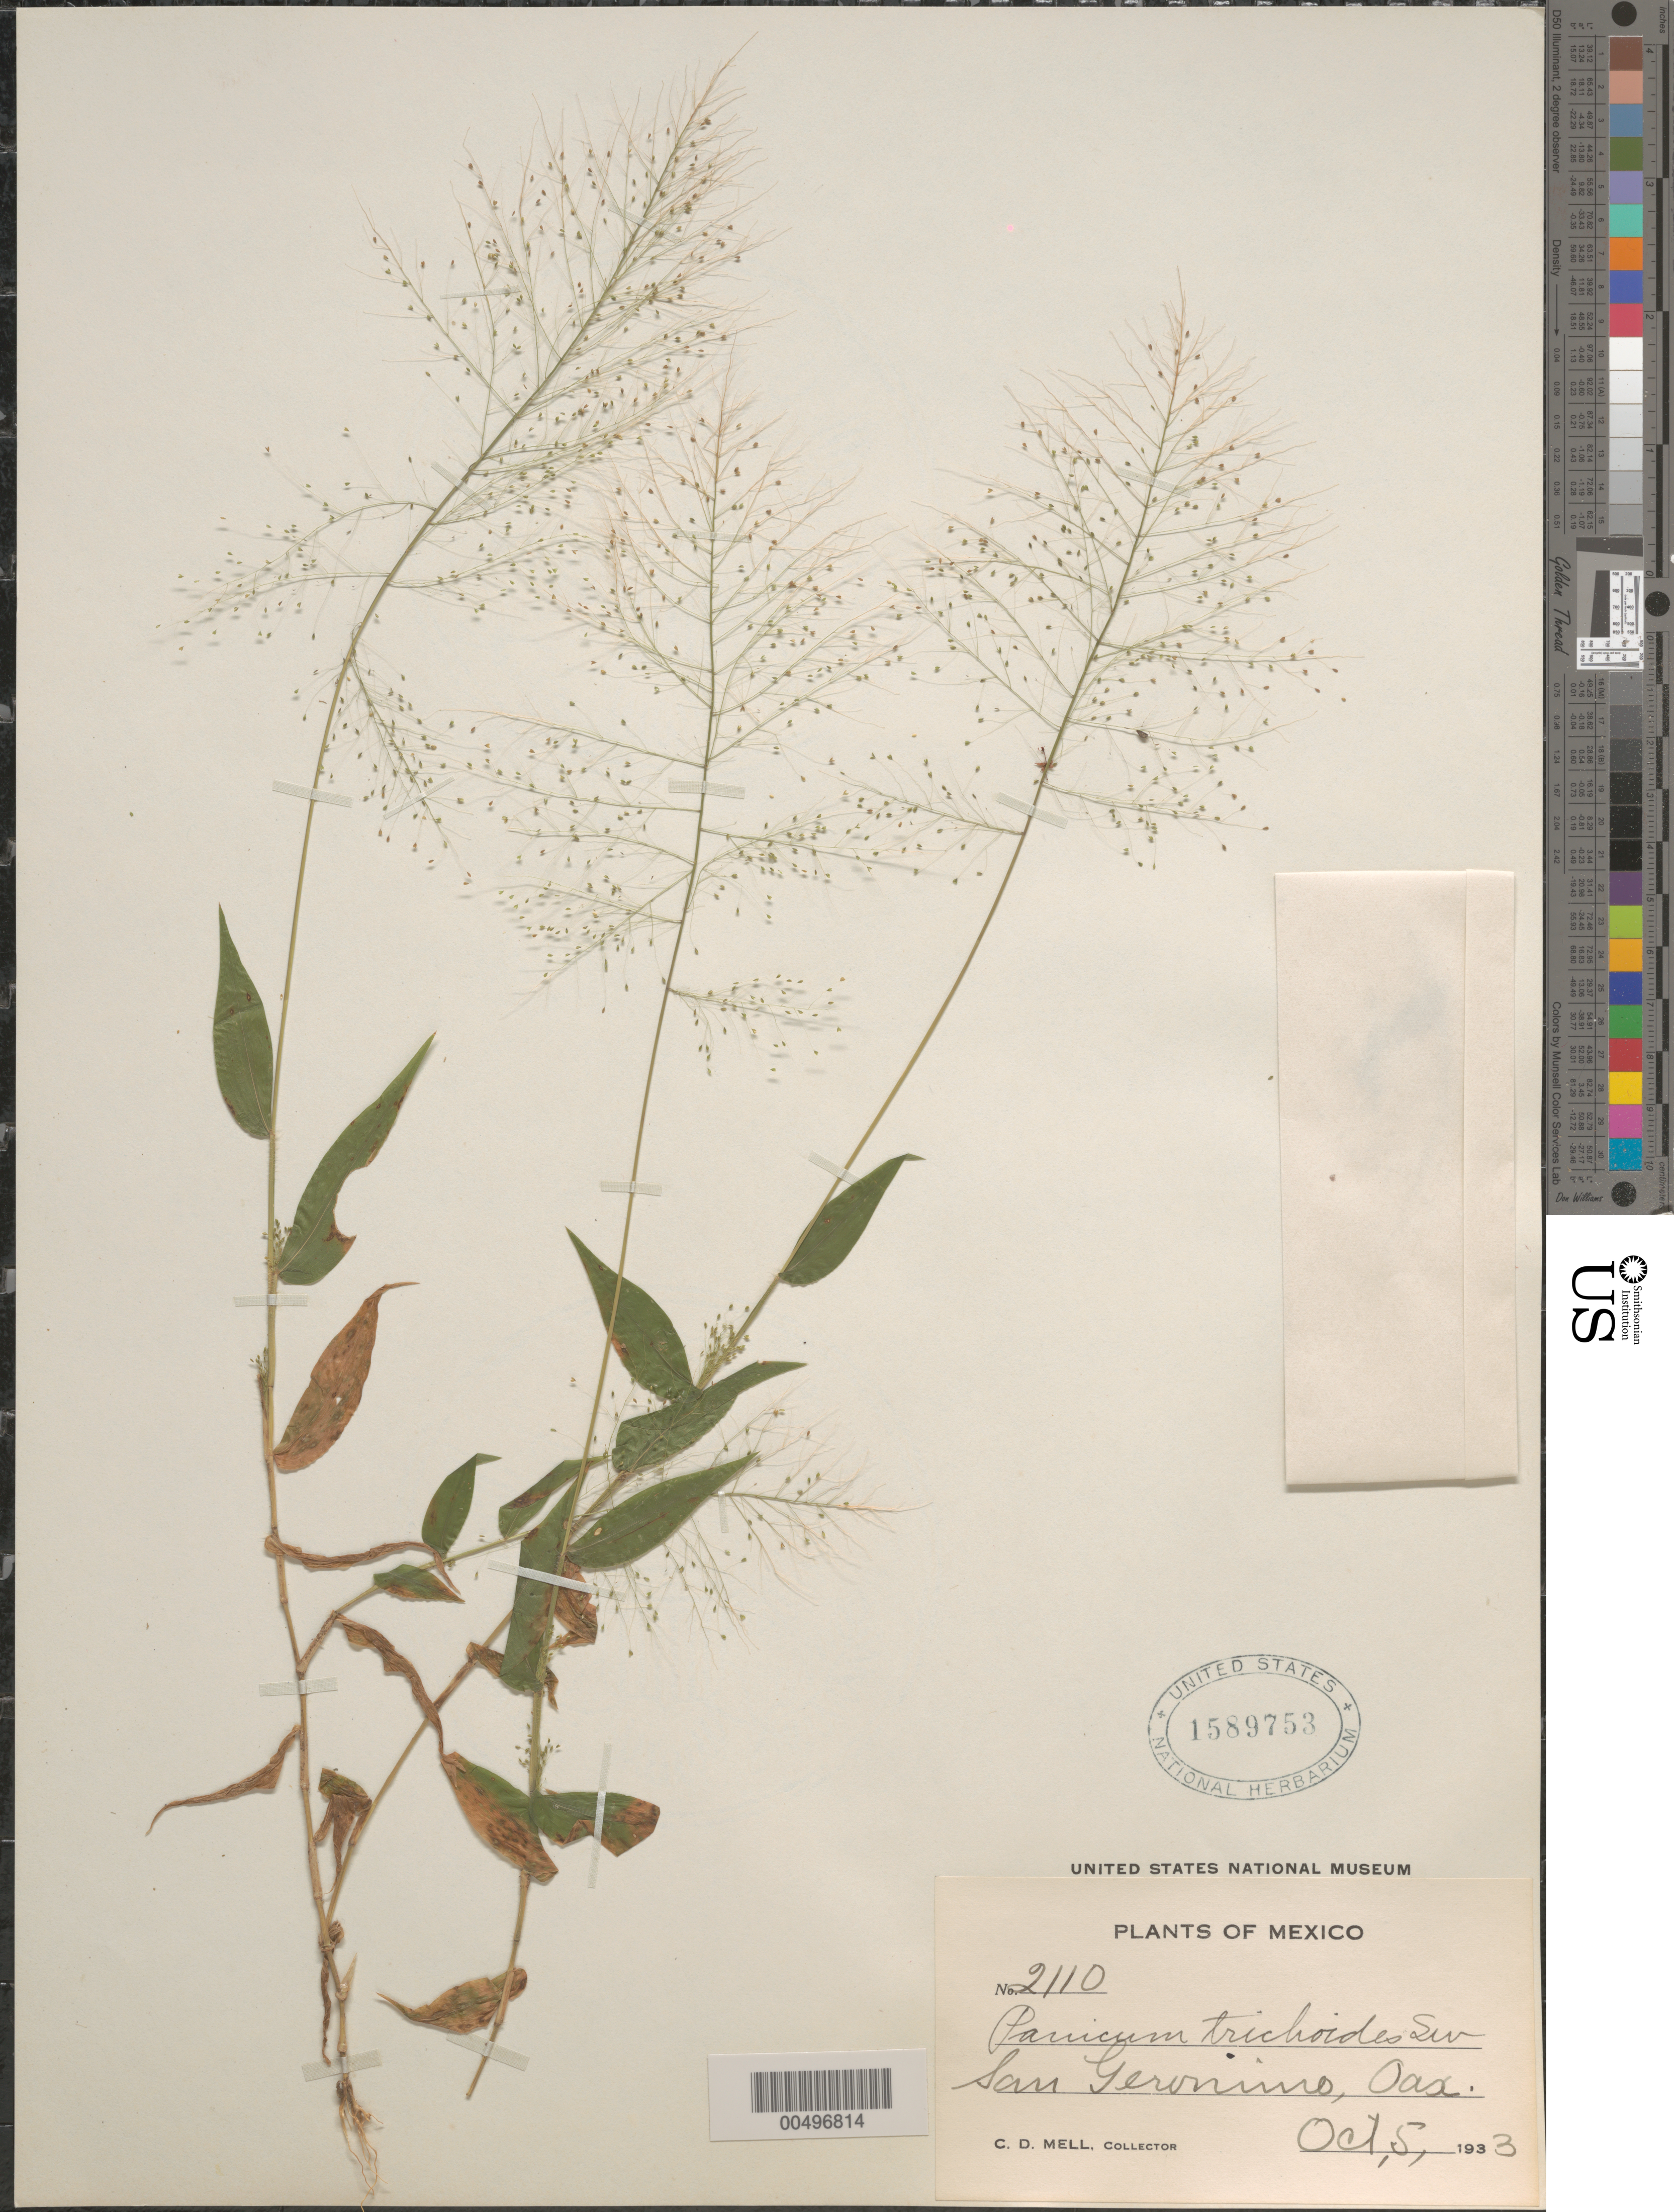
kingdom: Plantae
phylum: Tracheophyta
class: Liliopsida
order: Poales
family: Poaceae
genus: Panicum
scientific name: Panicum trichoides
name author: Sw.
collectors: C. D. Mell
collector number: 2110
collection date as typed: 5 Oct 1933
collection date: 1933-10-05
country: Mexico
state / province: Oaxaca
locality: San Geronimo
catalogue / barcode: US 1589753